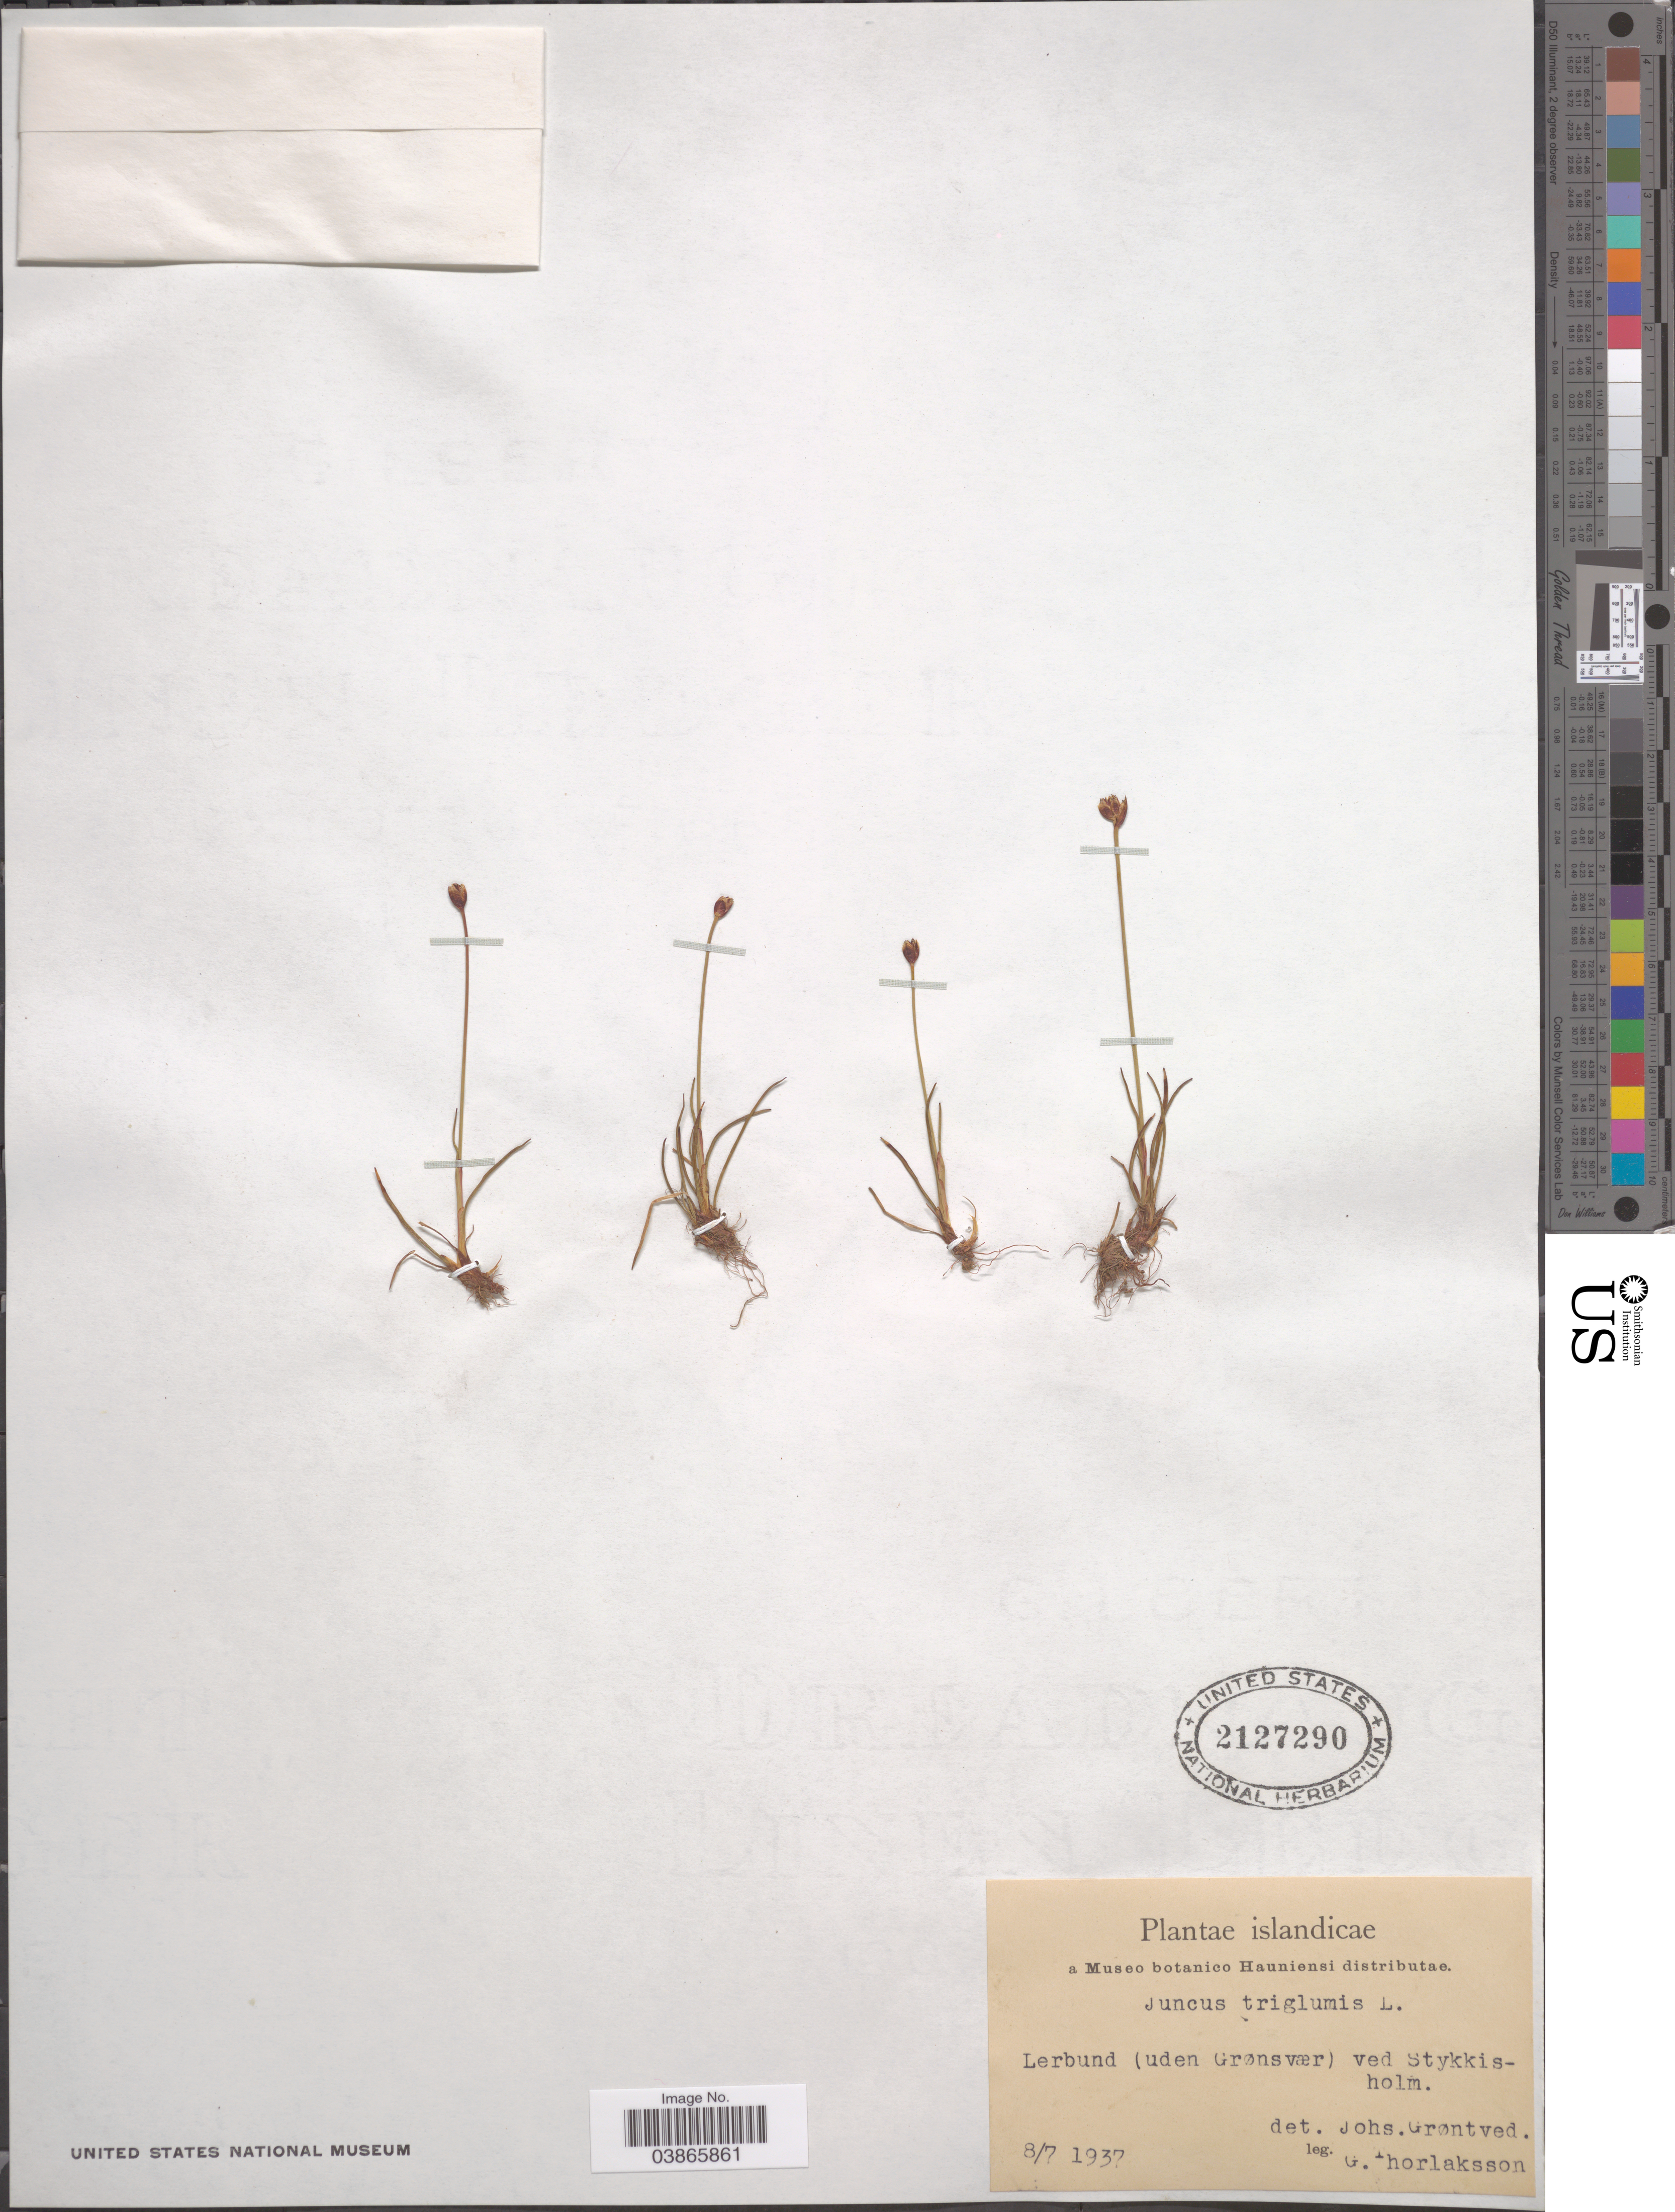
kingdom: Plantae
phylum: Tracheophyta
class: Liliopsida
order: Poales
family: Juncaceae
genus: Juncus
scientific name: Juncus triglumis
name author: L.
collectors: G. Thorlaksson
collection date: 1937-07-08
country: Iceland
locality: Islandicae. Lerbund (uden Grønsvær) ved Stykkisholm.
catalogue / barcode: US 2127290